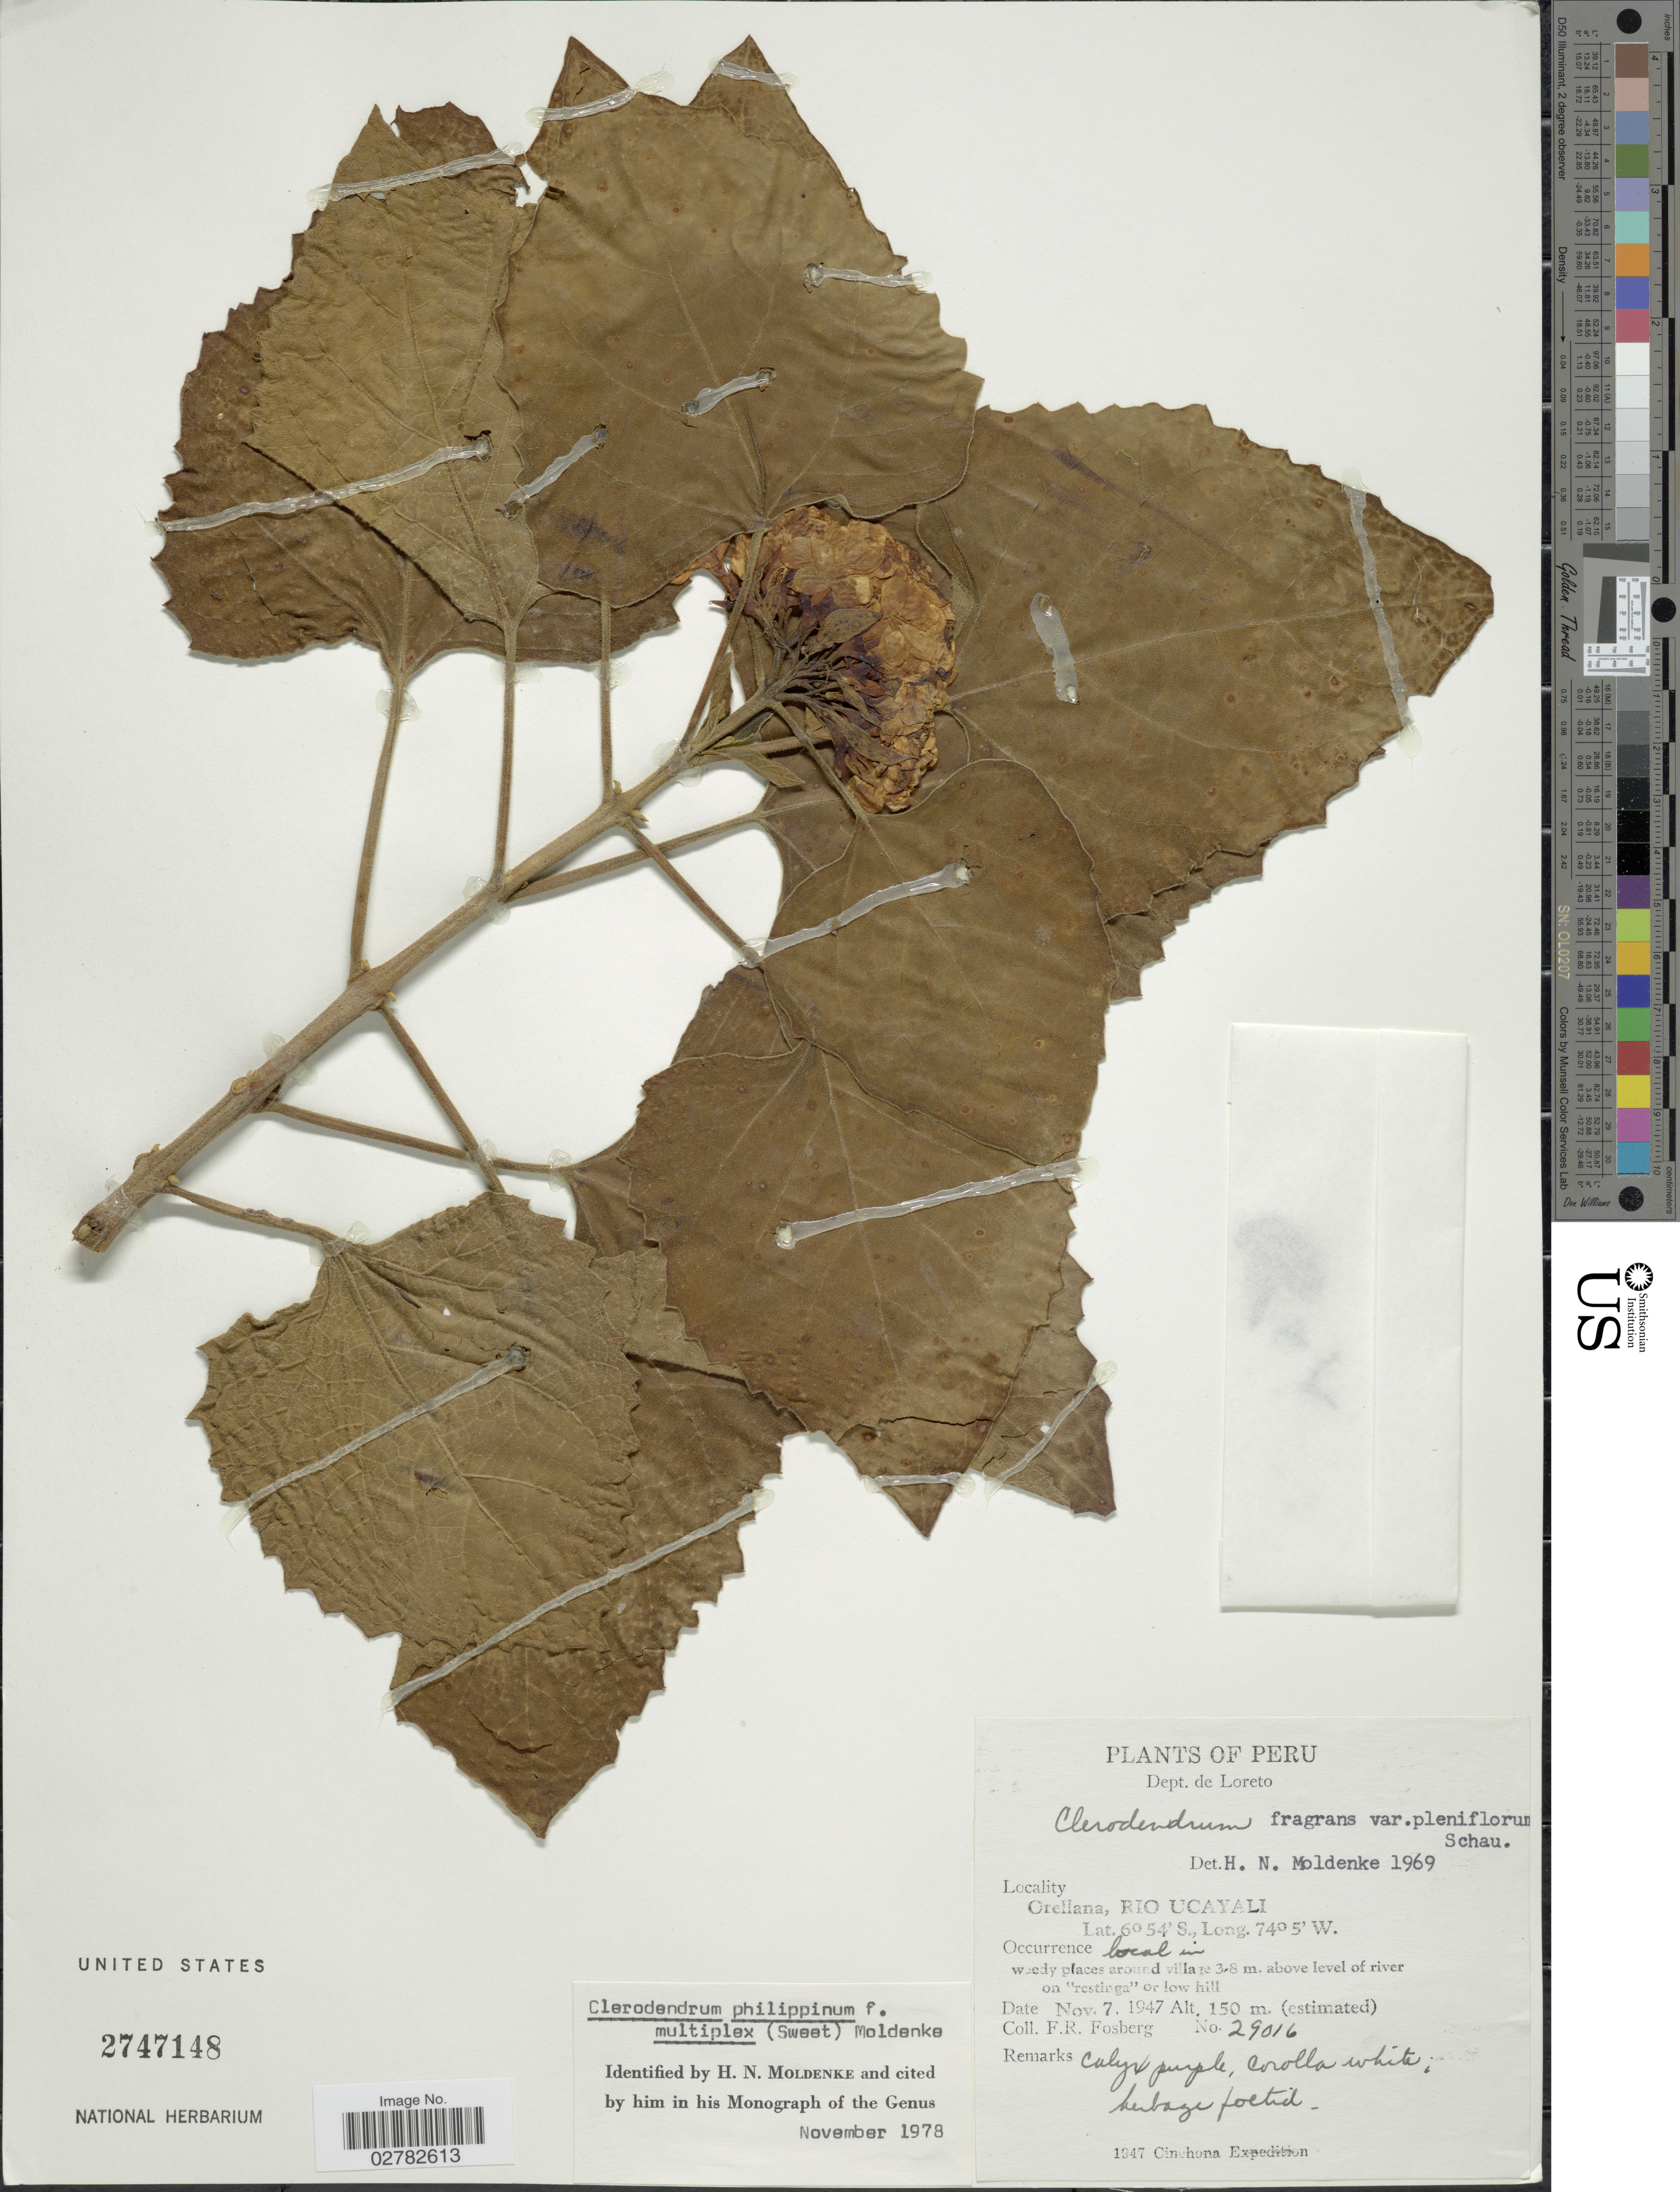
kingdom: Plantae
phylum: Tracheophyta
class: Magnoliopsida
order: Lamiales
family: Lamiaceae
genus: Clerodendrum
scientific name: Clerodendrum philippinum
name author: Schauer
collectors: F. R. Fosberg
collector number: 29016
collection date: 1947-11-07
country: Peru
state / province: Loreto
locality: Dept. de Loreto. Orellana, Rio Ucayali.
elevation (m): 150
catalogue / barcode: US 2747148